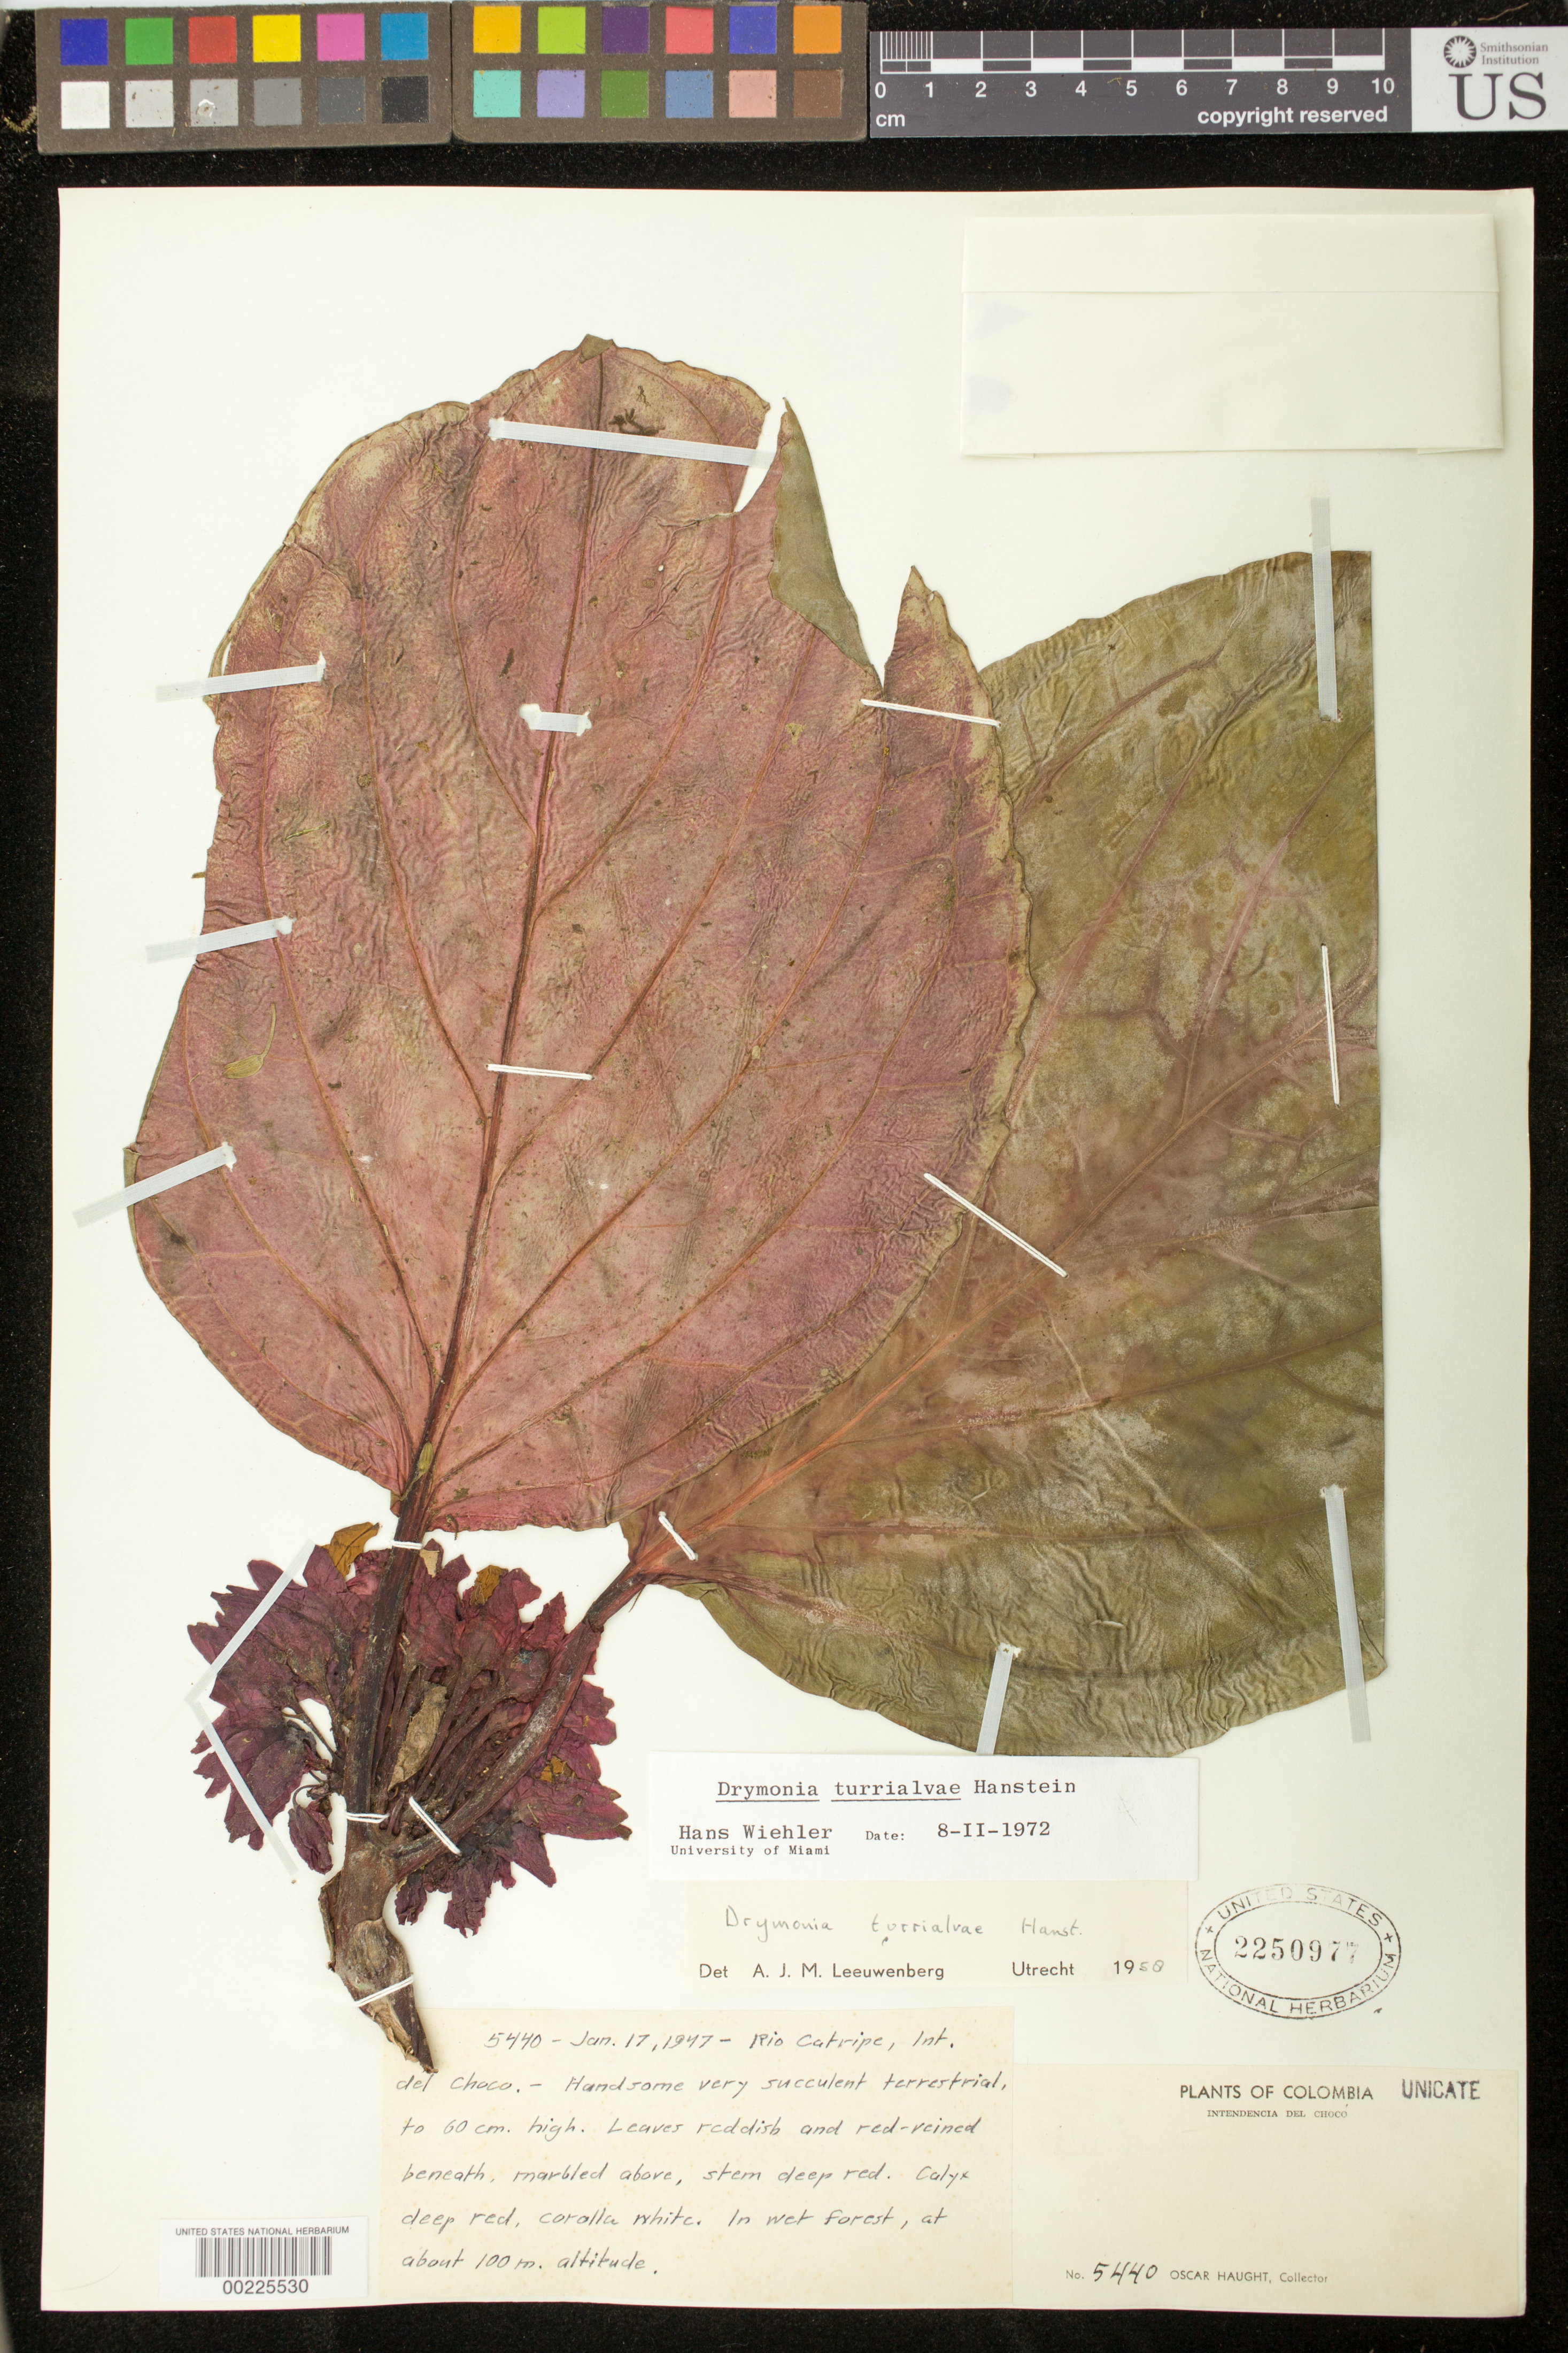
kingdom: Plantae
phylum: Tracheophyta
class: Magnoliopsida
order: Lamiales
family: Gesneriaceae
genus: Drymonia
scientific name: Drymonia turrialvae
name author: Hanst.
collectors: O. L. Haught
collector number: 5440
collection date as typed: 17 Jan 1947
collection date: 1947-01-17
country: Colombia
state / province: Chocó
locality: Rio Catripe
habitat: In wet forest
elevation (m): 100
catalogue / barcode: US 2250977